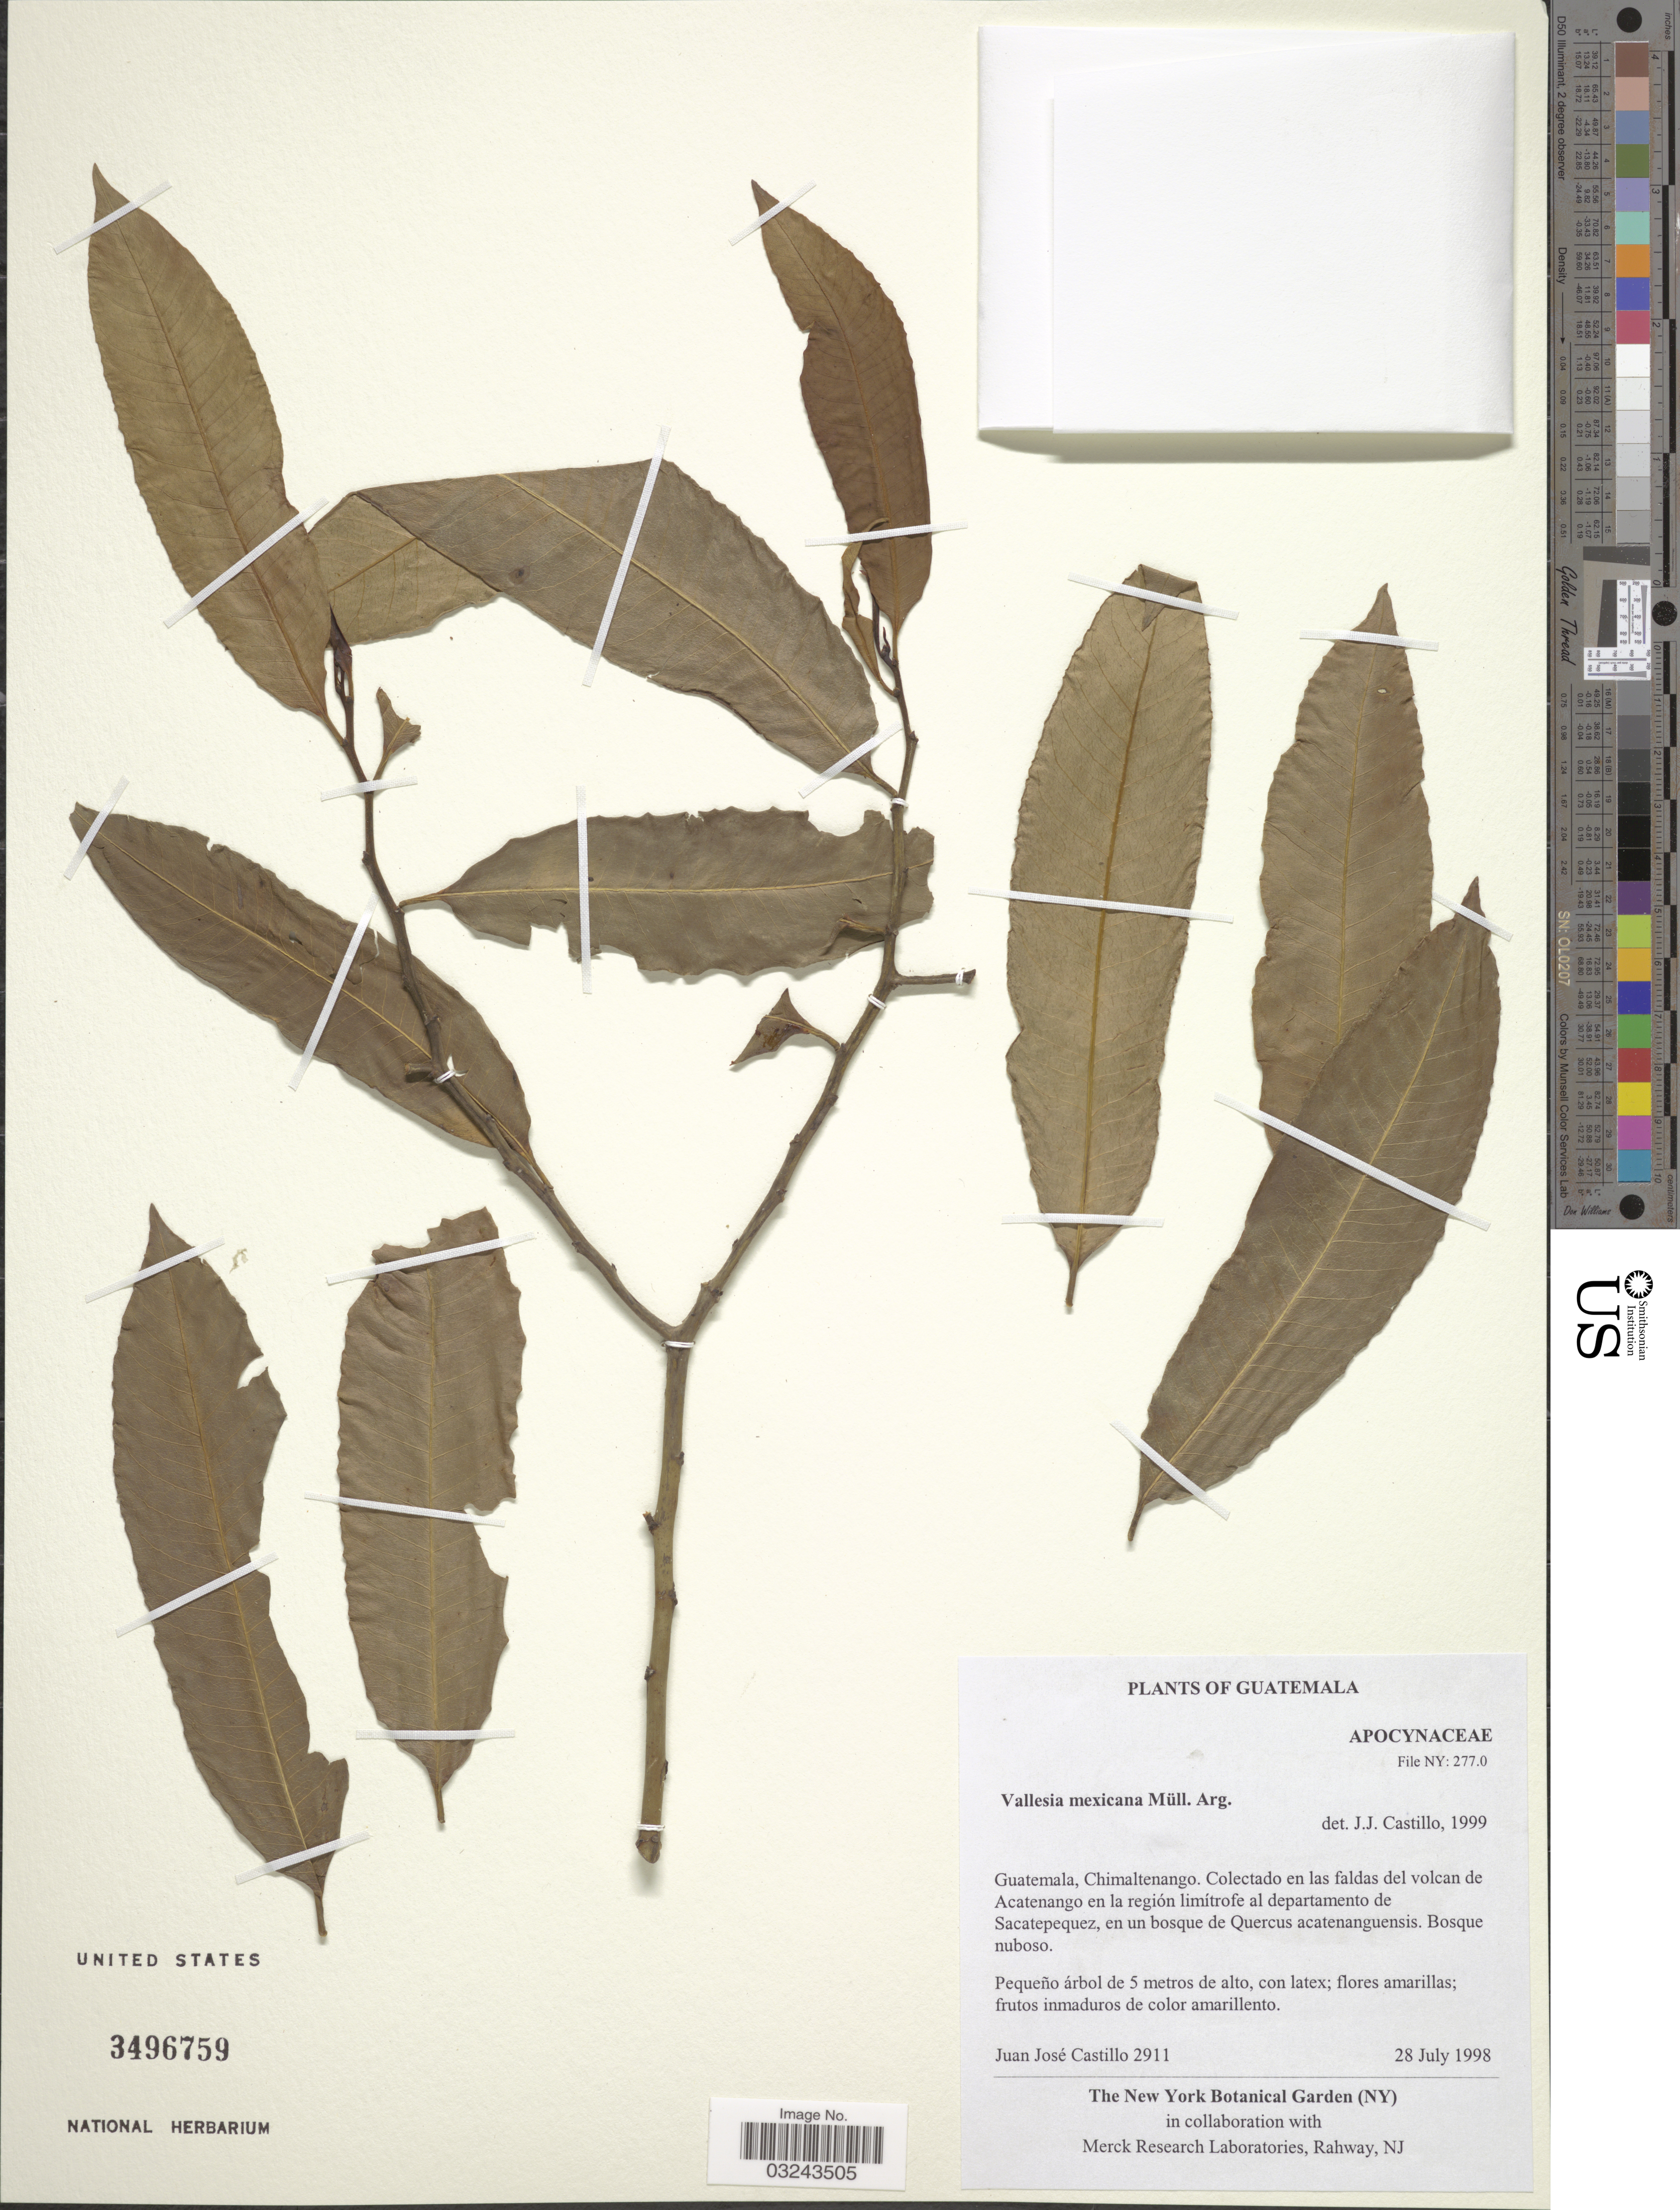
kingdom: Plantae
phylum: Tracheophyta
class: Magnoliopsida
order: Gentianales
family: Apocynaceae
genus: Vallesia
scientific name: Vallesia mexicana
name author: Müll. Arg.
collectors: J. Castillo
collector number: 2911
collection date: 1998-07-28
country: Guatemala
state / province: Chimaltenango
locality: Colectado en las faldas del volcan de Acatenango en la región limítrofe al departamento de Sacatepequez.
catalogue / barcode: US 3496759